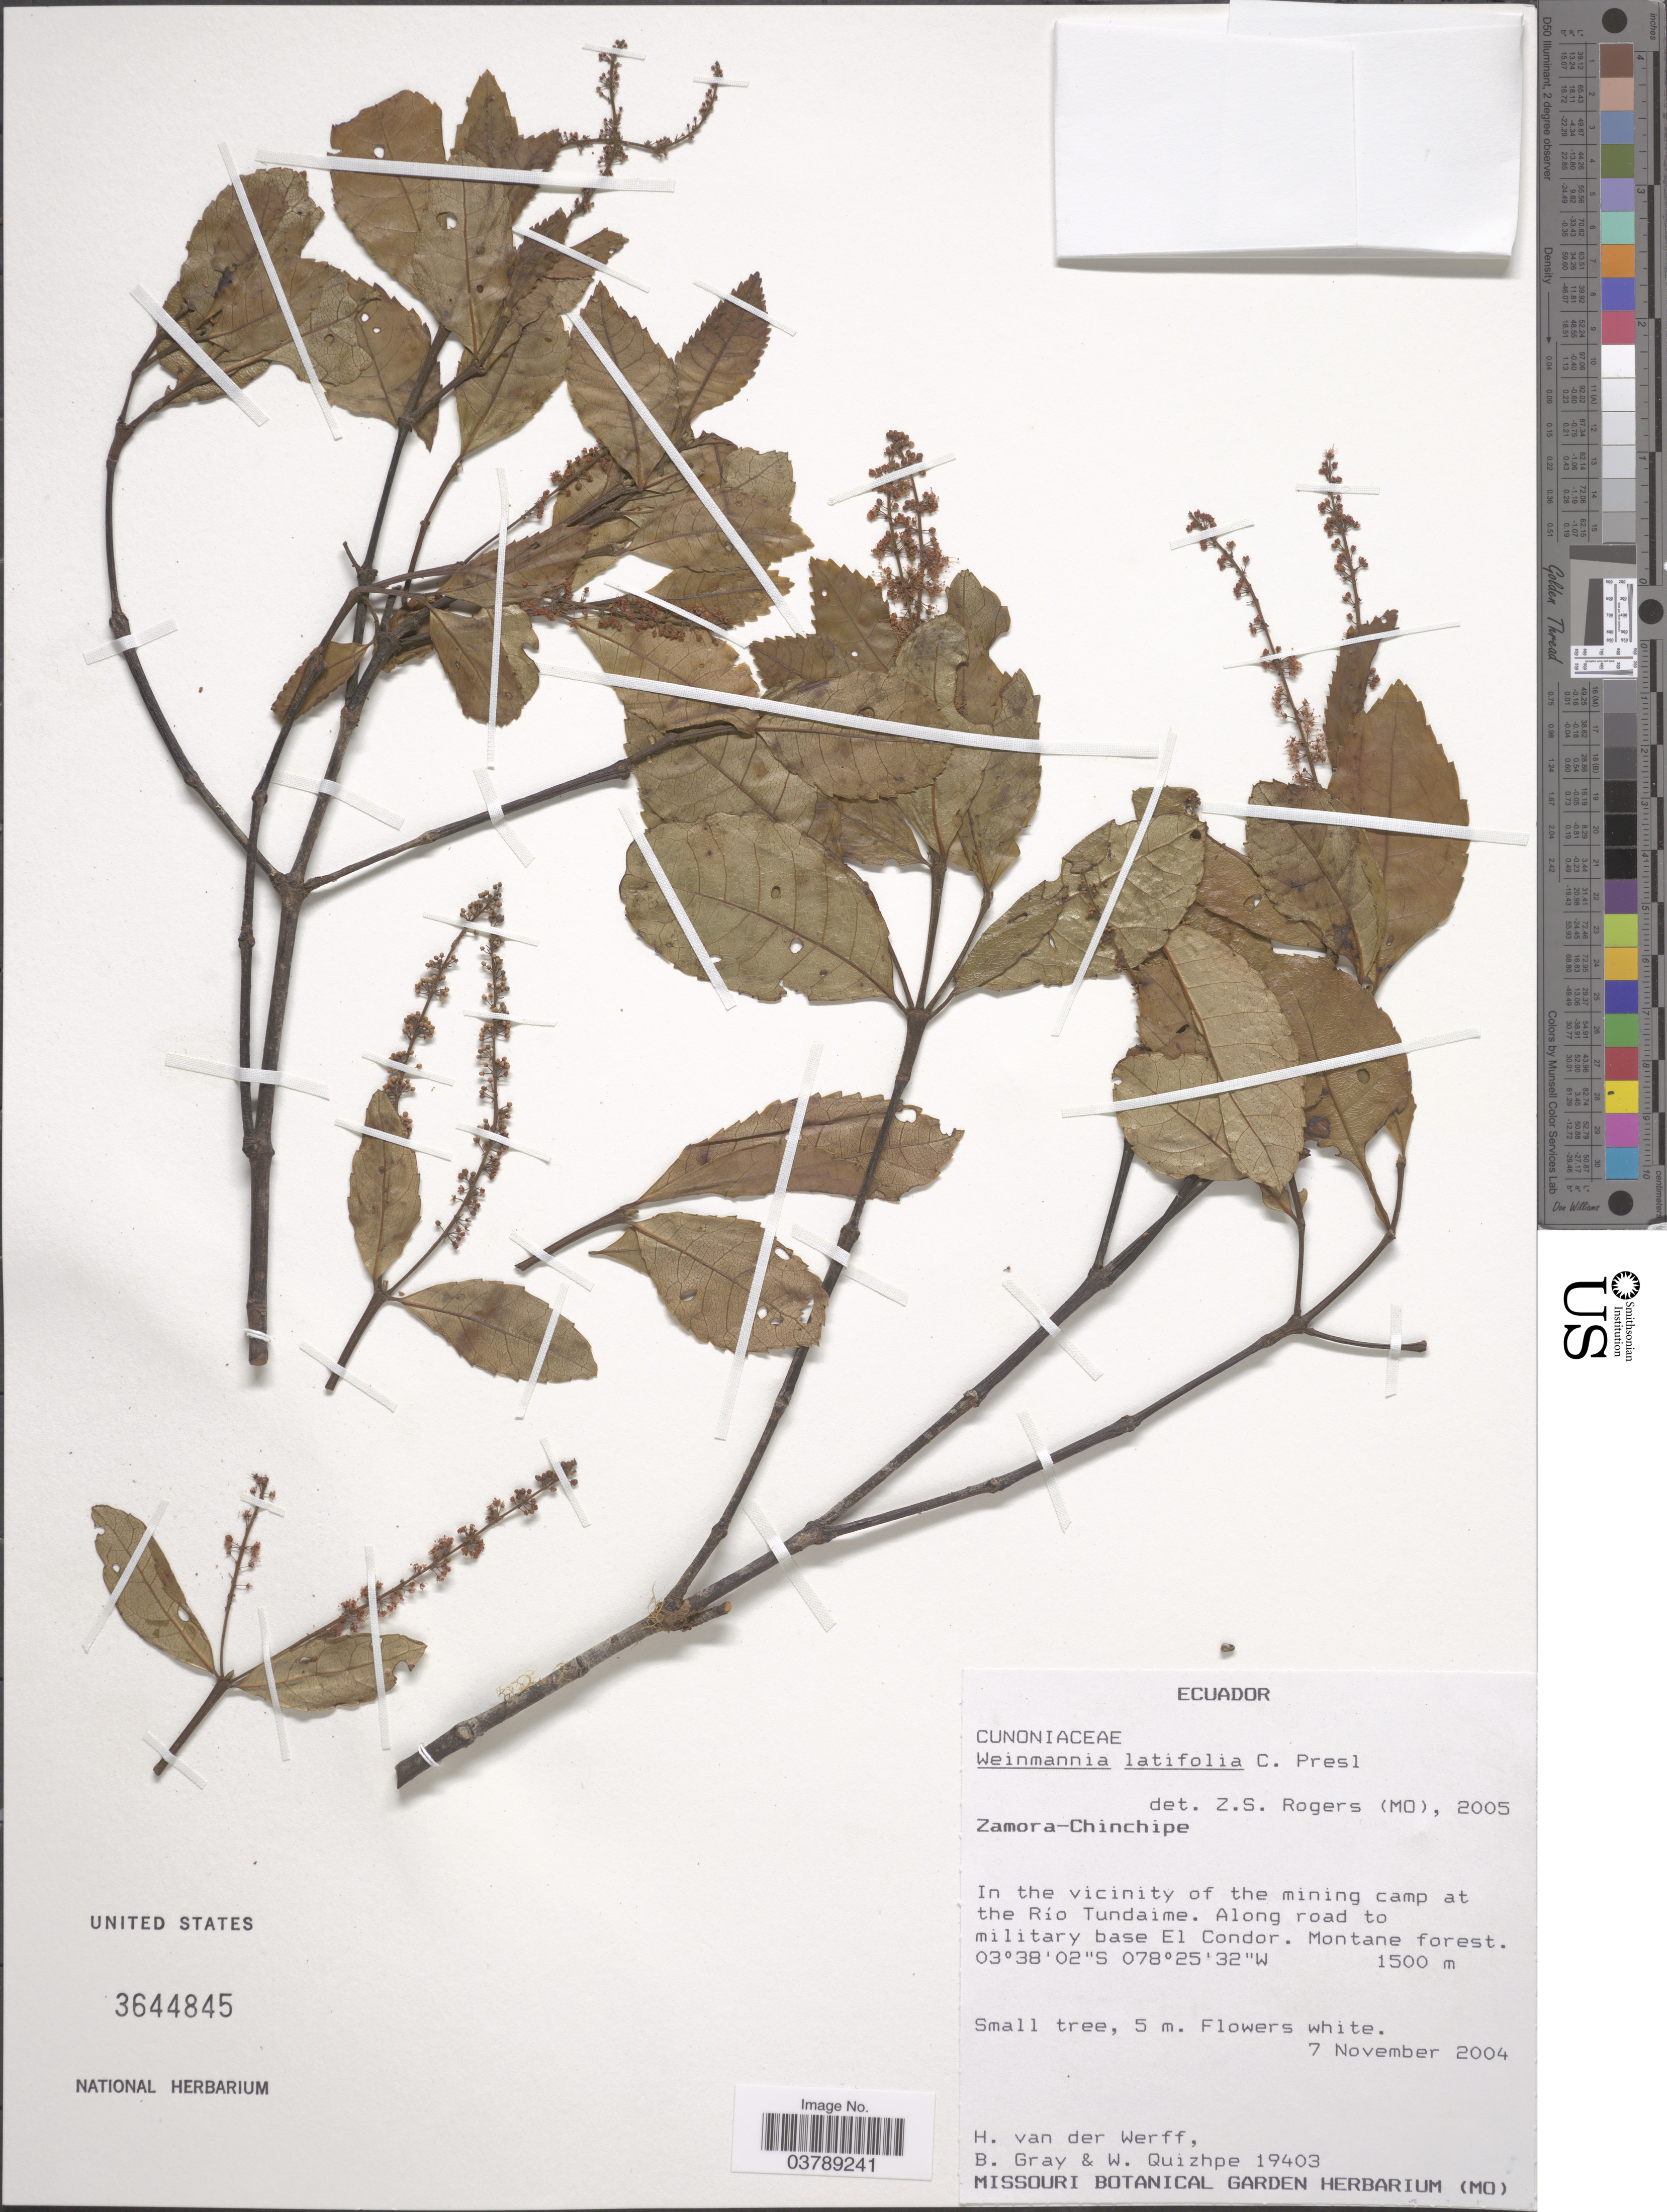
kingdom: Plantae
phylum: Tracheophyta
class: Magnoliopsida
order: Oxalidales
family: Cunoniaceae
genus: Weinmannia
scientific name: Weinmannia latifolia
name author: C. Presl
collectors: H. van der Werff, B. Gray & W. Quizhpe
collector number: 19403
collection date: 2004-11-07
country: Ecuador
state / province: Zamora-Chinchipe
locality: In the vicinity of the mining camp at the Rio Tundaime. Along road to military base El Condor. Montane Forest.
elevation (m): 1500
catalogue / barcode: US 3644845